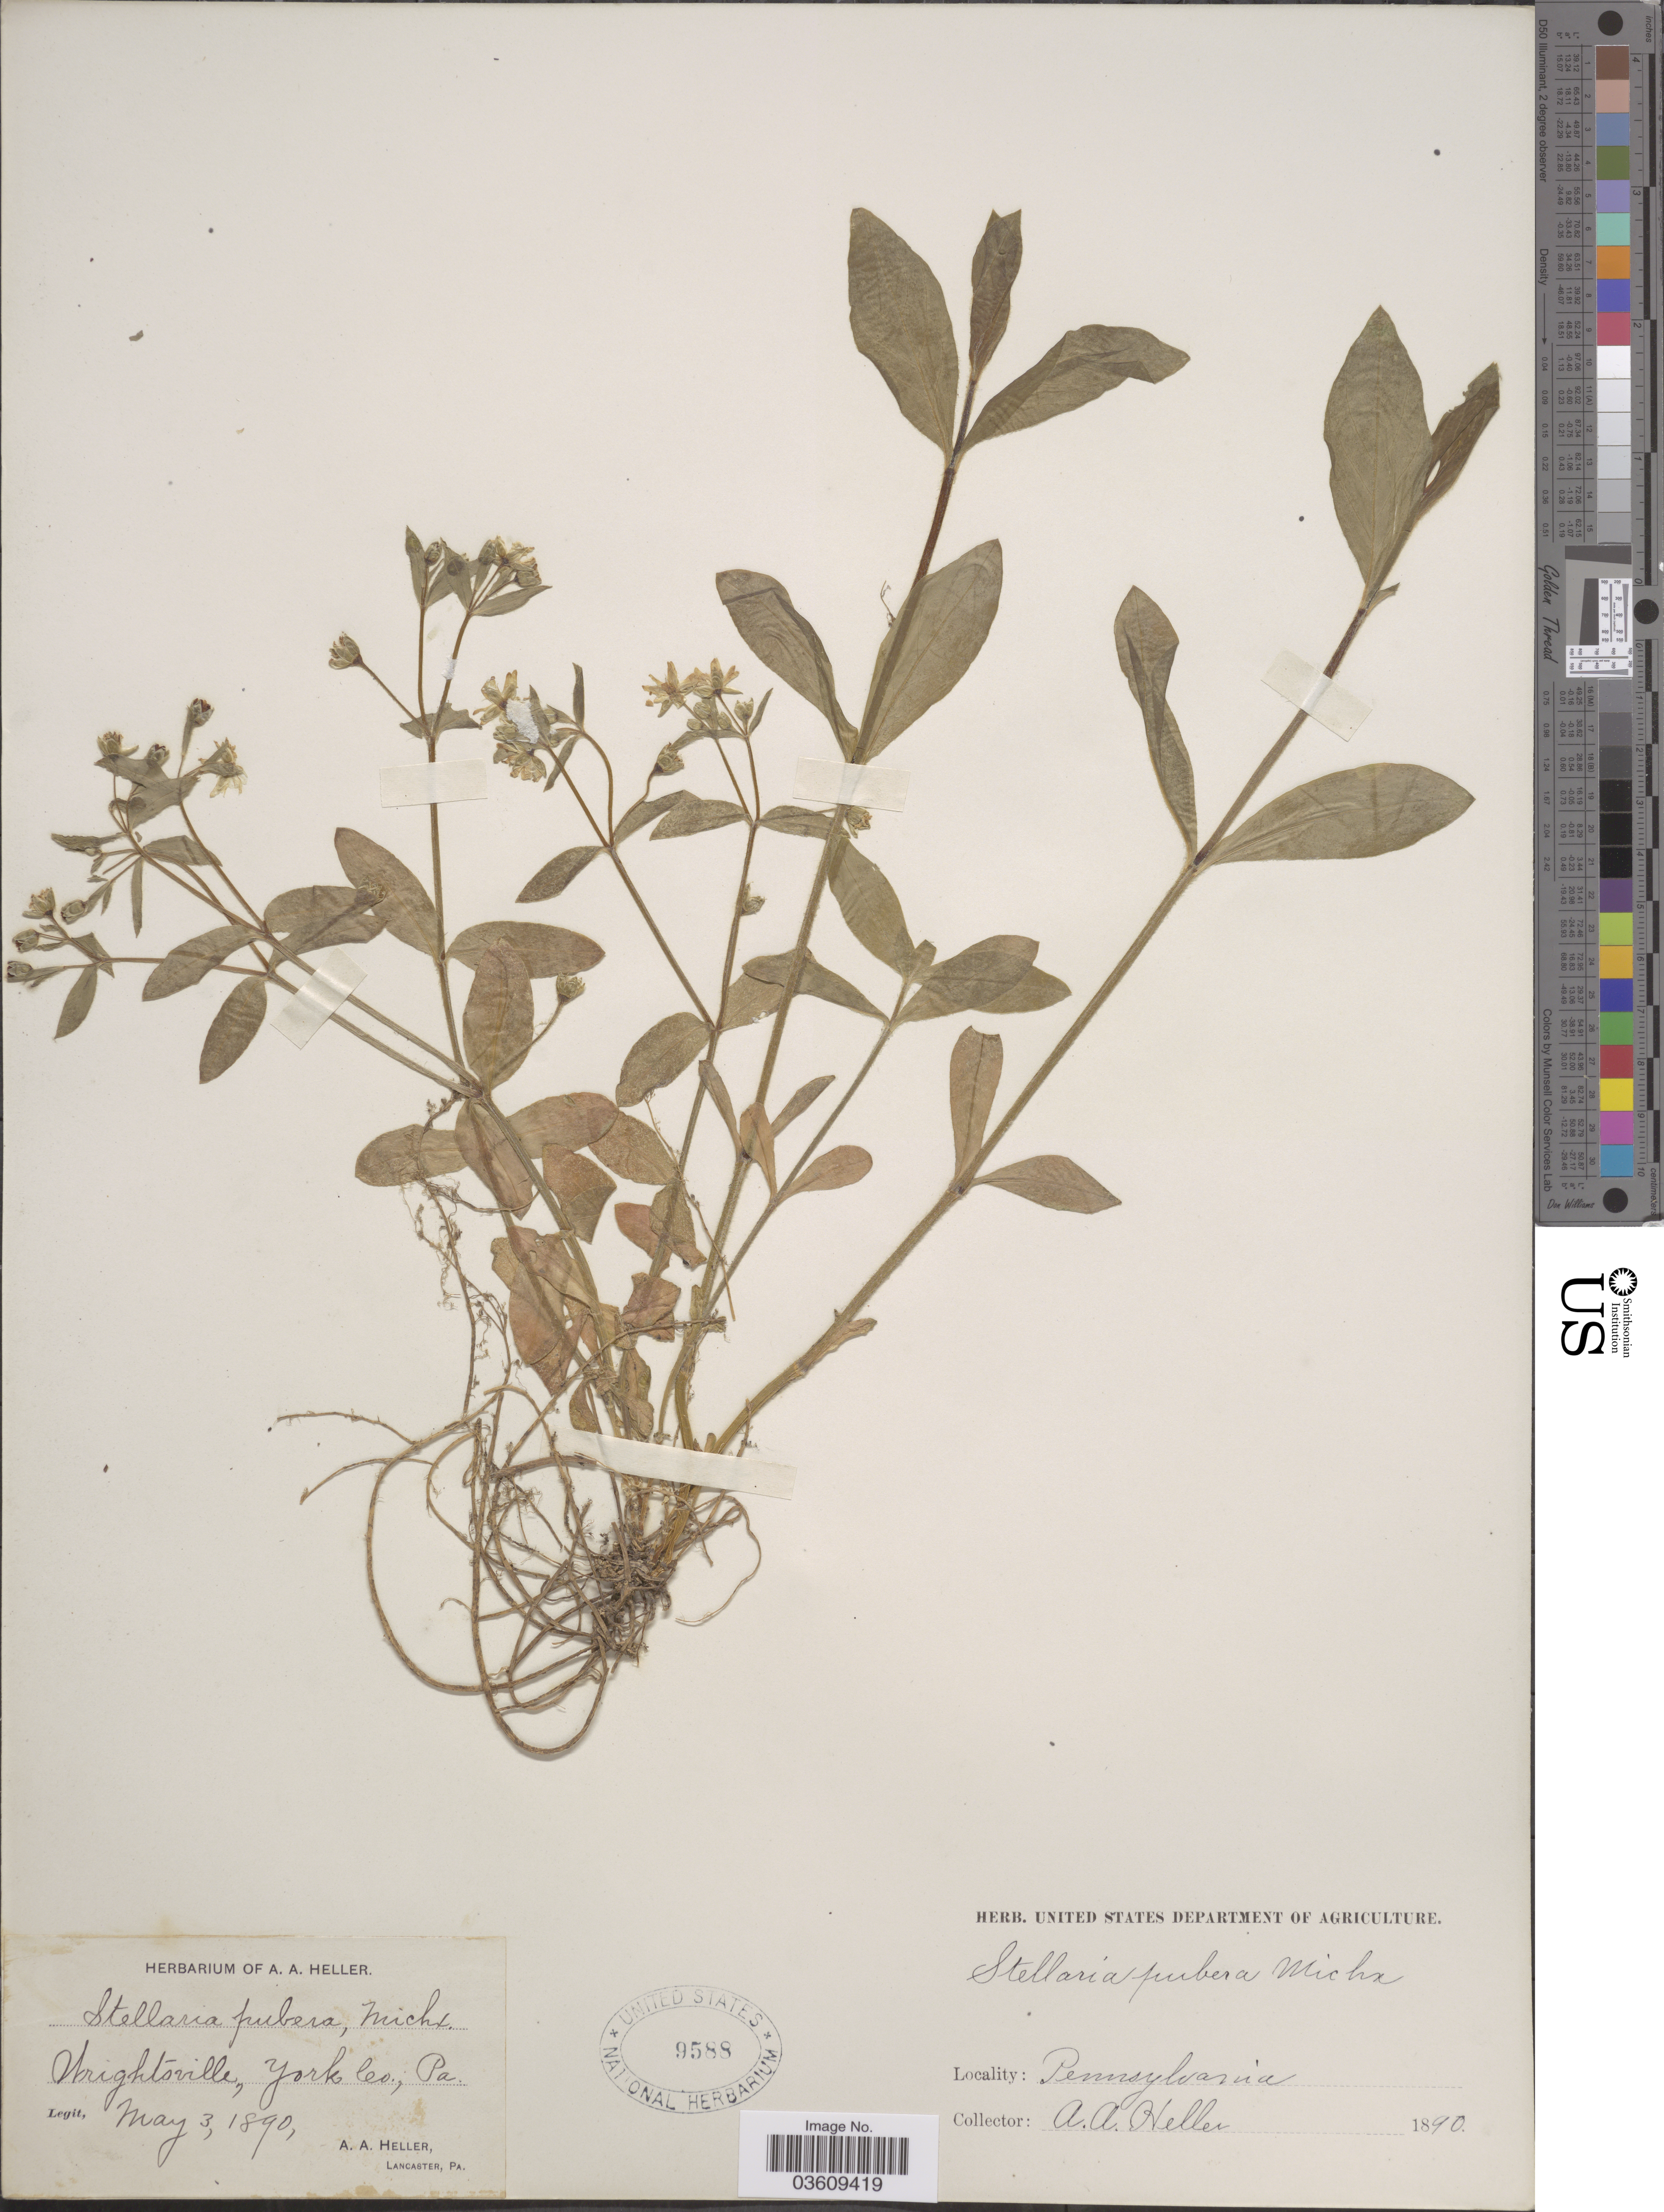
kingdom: Plantae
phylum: Tracheophyta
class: Magnoliopsida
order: Caryophyllales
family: Caryophyllaceae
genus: Stellaria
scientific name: Stellaria pubera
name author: Michx.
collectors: A. A. Heller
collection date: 1890-05-03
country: United States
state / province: Pennsylvania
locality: Wrightsville, York Co.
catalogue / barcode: US 9588